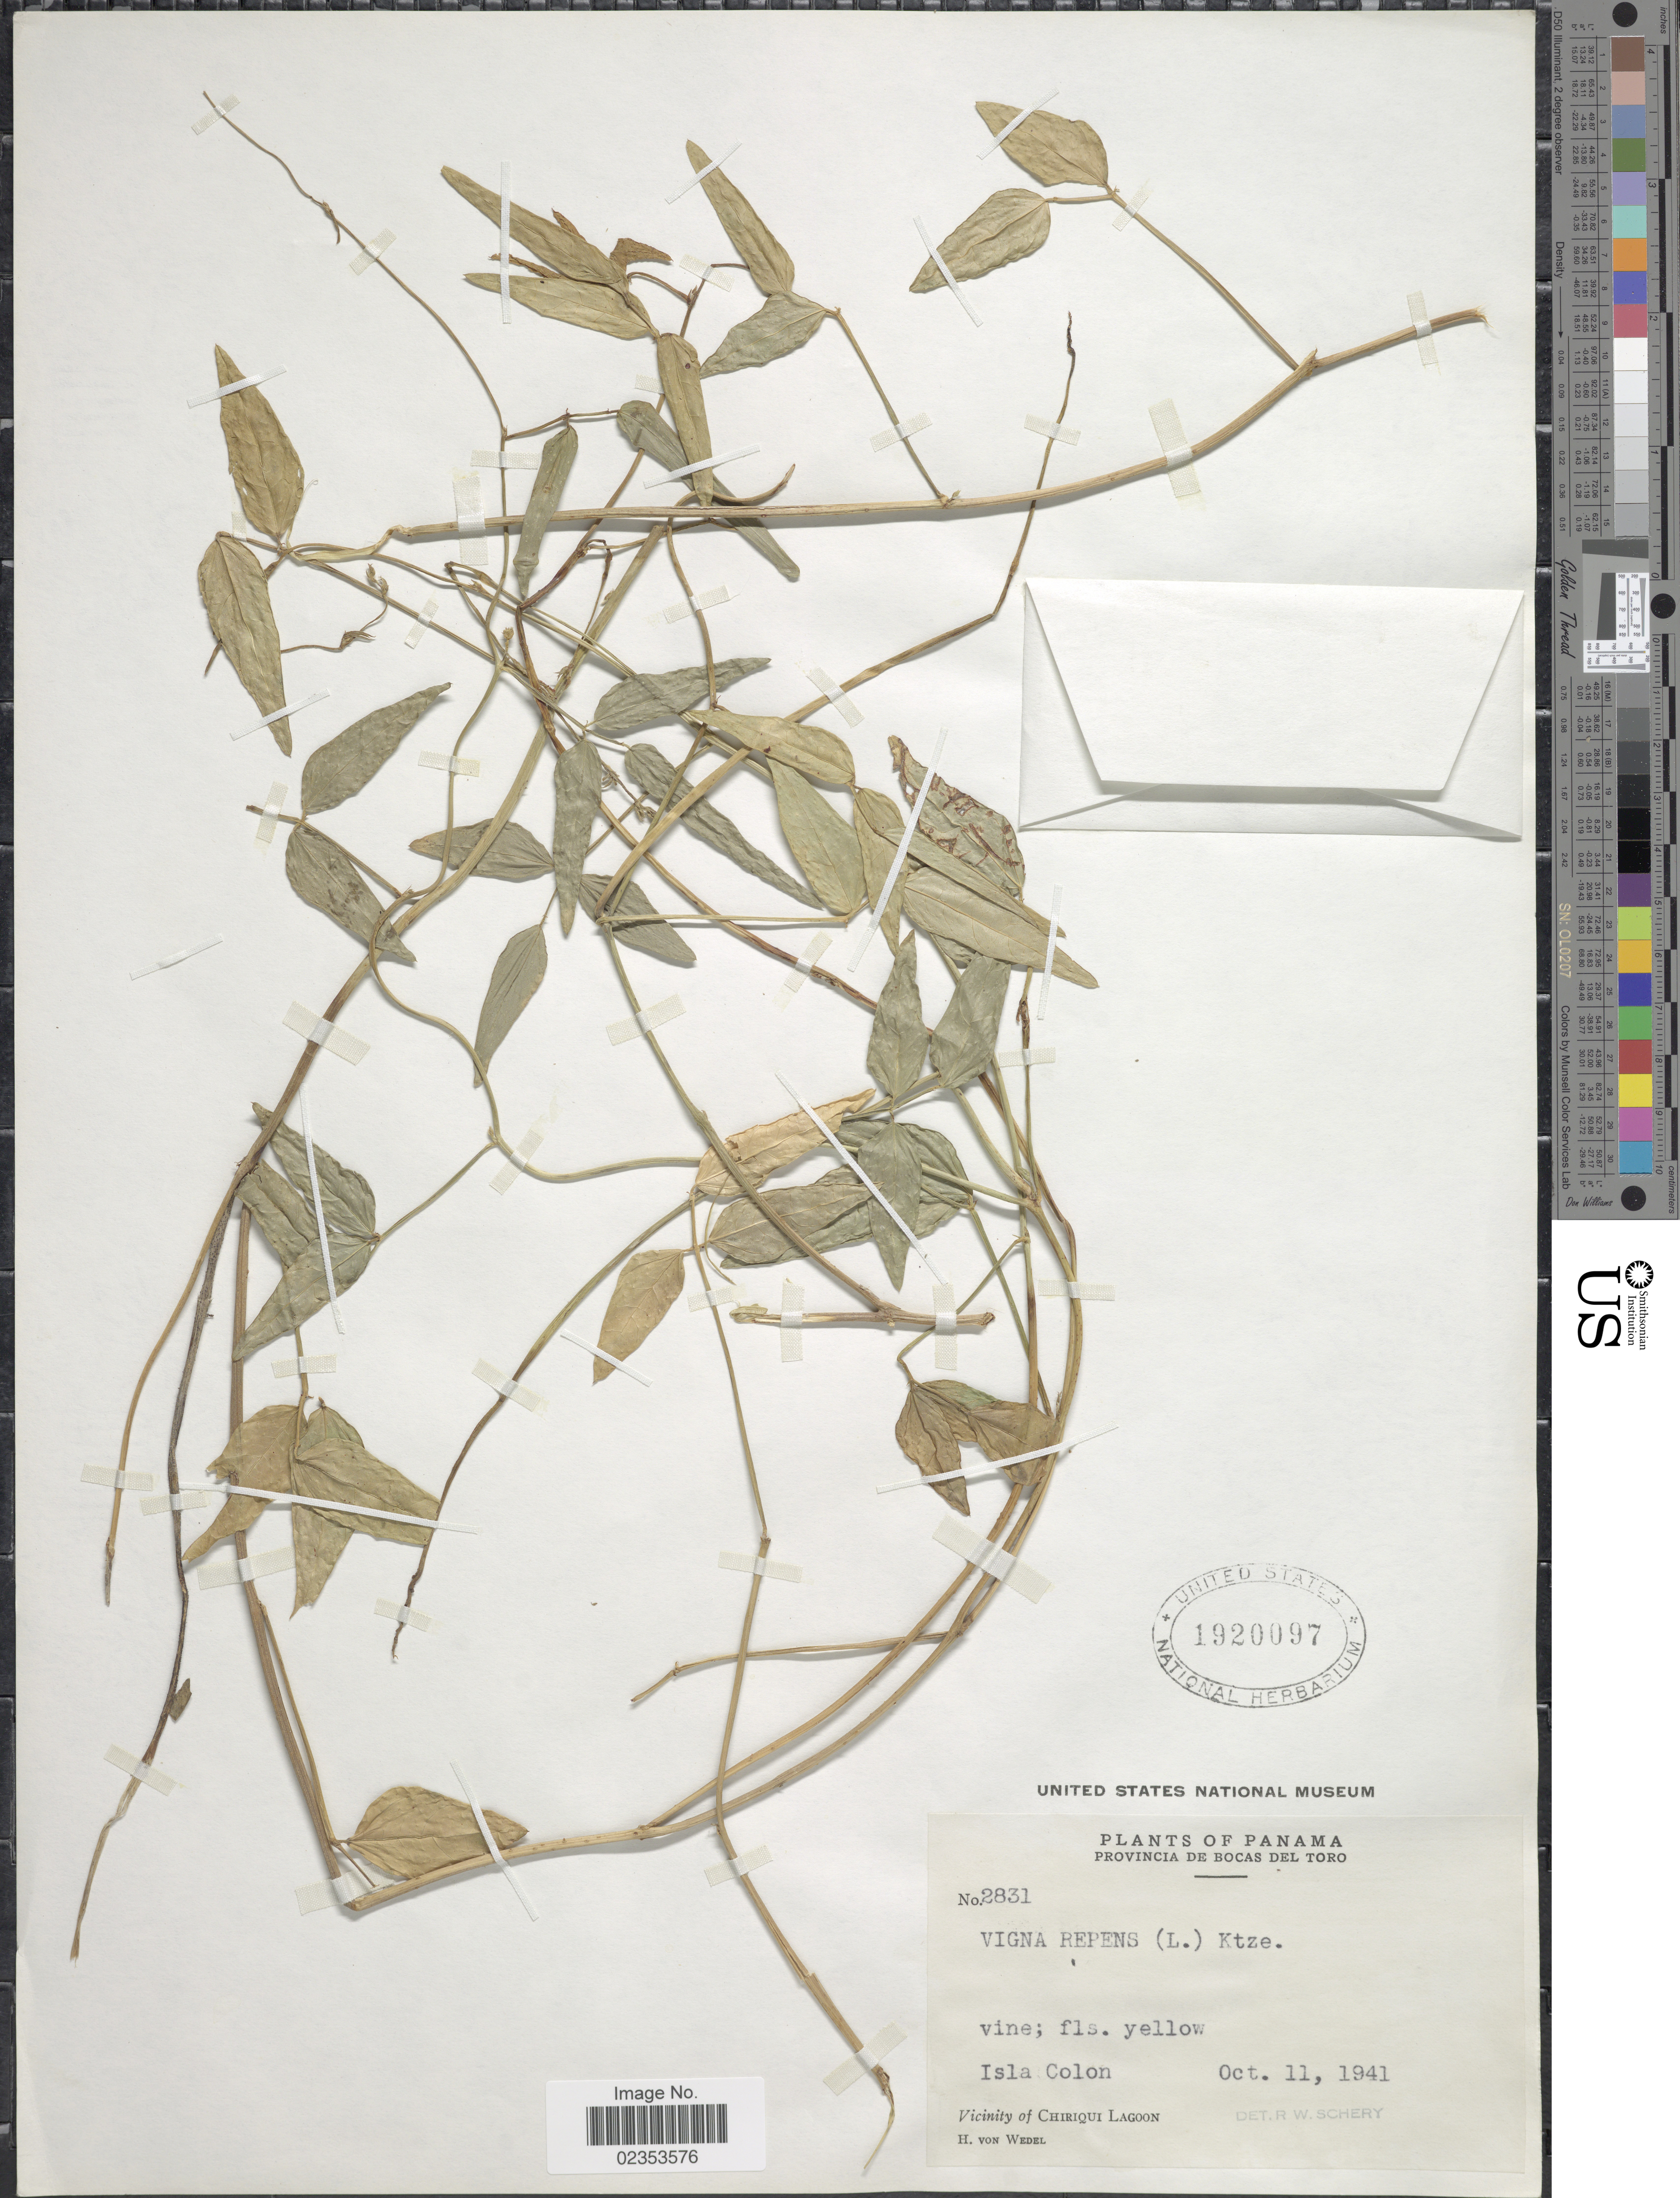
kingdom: Plantae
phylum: Tracheophyta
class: Magnoliopsida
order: Fabales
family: Fabaceae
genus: Vigna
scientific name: Vigna luteola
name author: (Jacq.) Benth.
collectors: H. von Wedel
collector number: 2831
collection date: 1941-10-11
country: Panama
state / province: Colón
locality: Provincia de Bocas del Toro. Isla Colon. Vicinity of Chiriqui Lagoon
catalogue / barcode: US 1920097